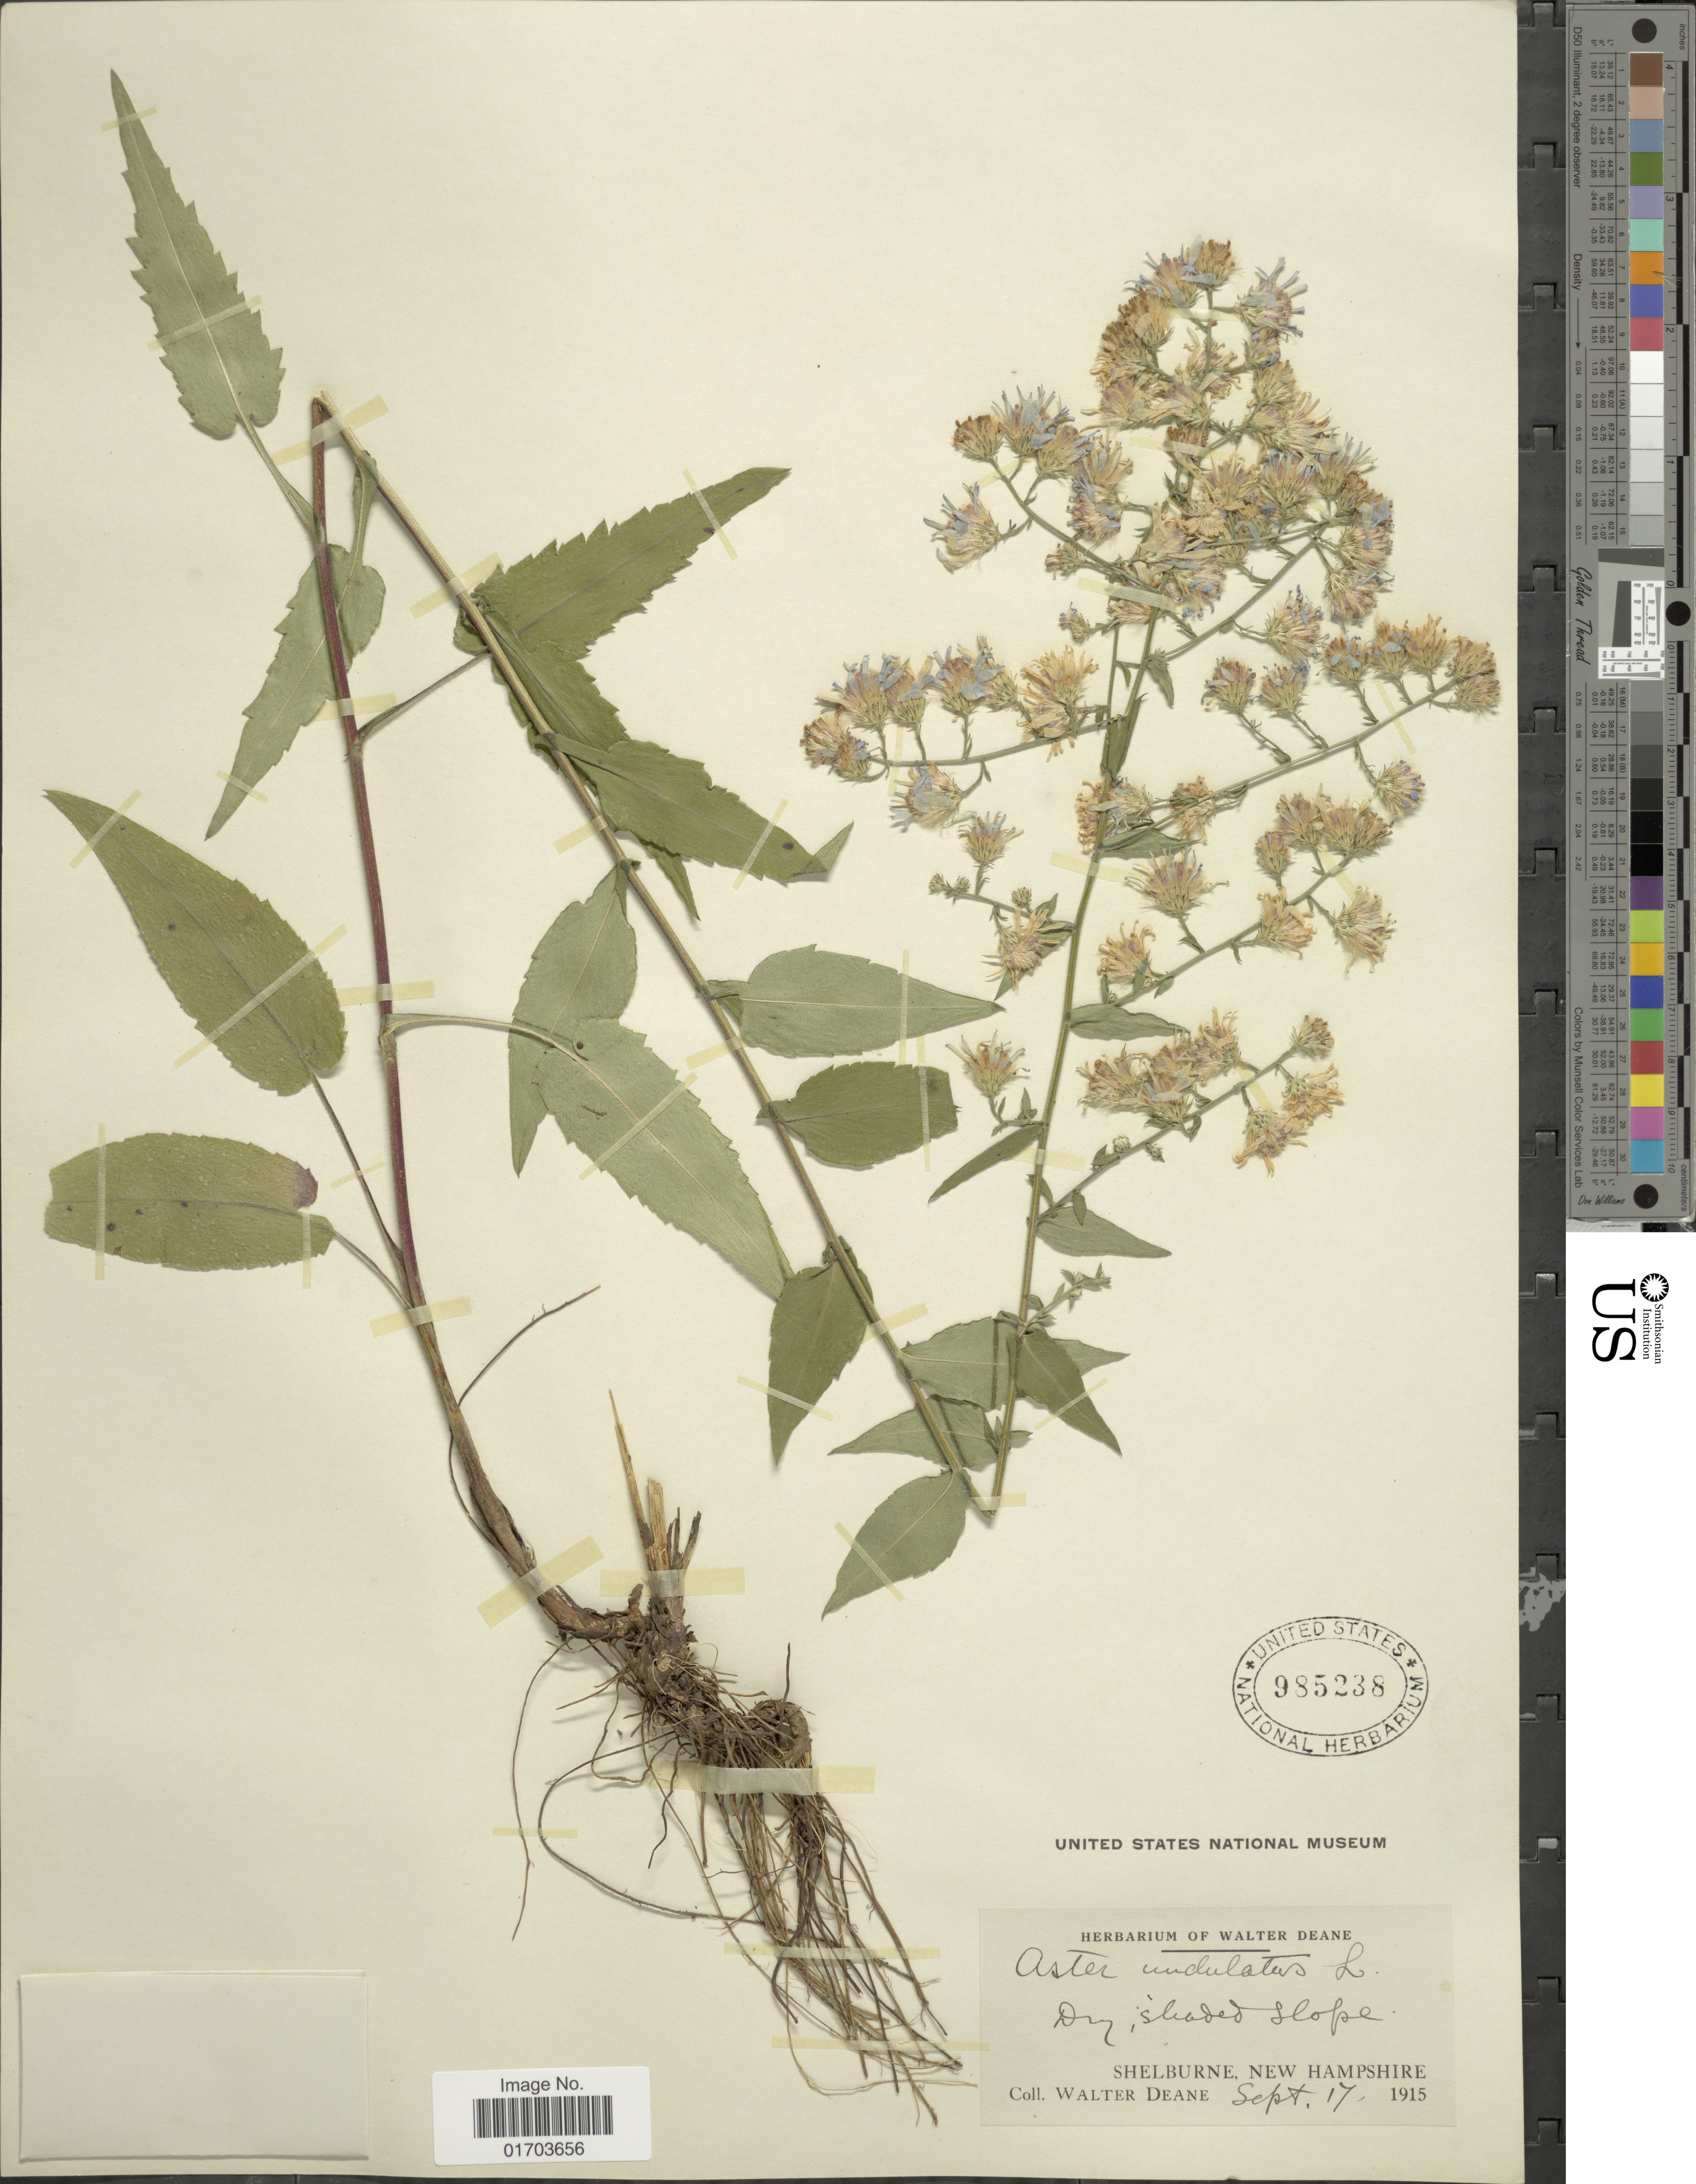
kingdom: Plantae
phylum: Tracheophyta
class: Magnoliopsida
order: Asterales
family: Asteraceae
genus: Symphyotrichum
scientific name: Symphyotrichum undulatum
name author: (L.) G.L. Nesom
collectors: W. Deane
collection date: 1915-09-17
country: United States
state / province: New Hampshire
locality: Dry; shaded slope. Shelburne, New Hampshrie.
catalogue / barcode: US 985238